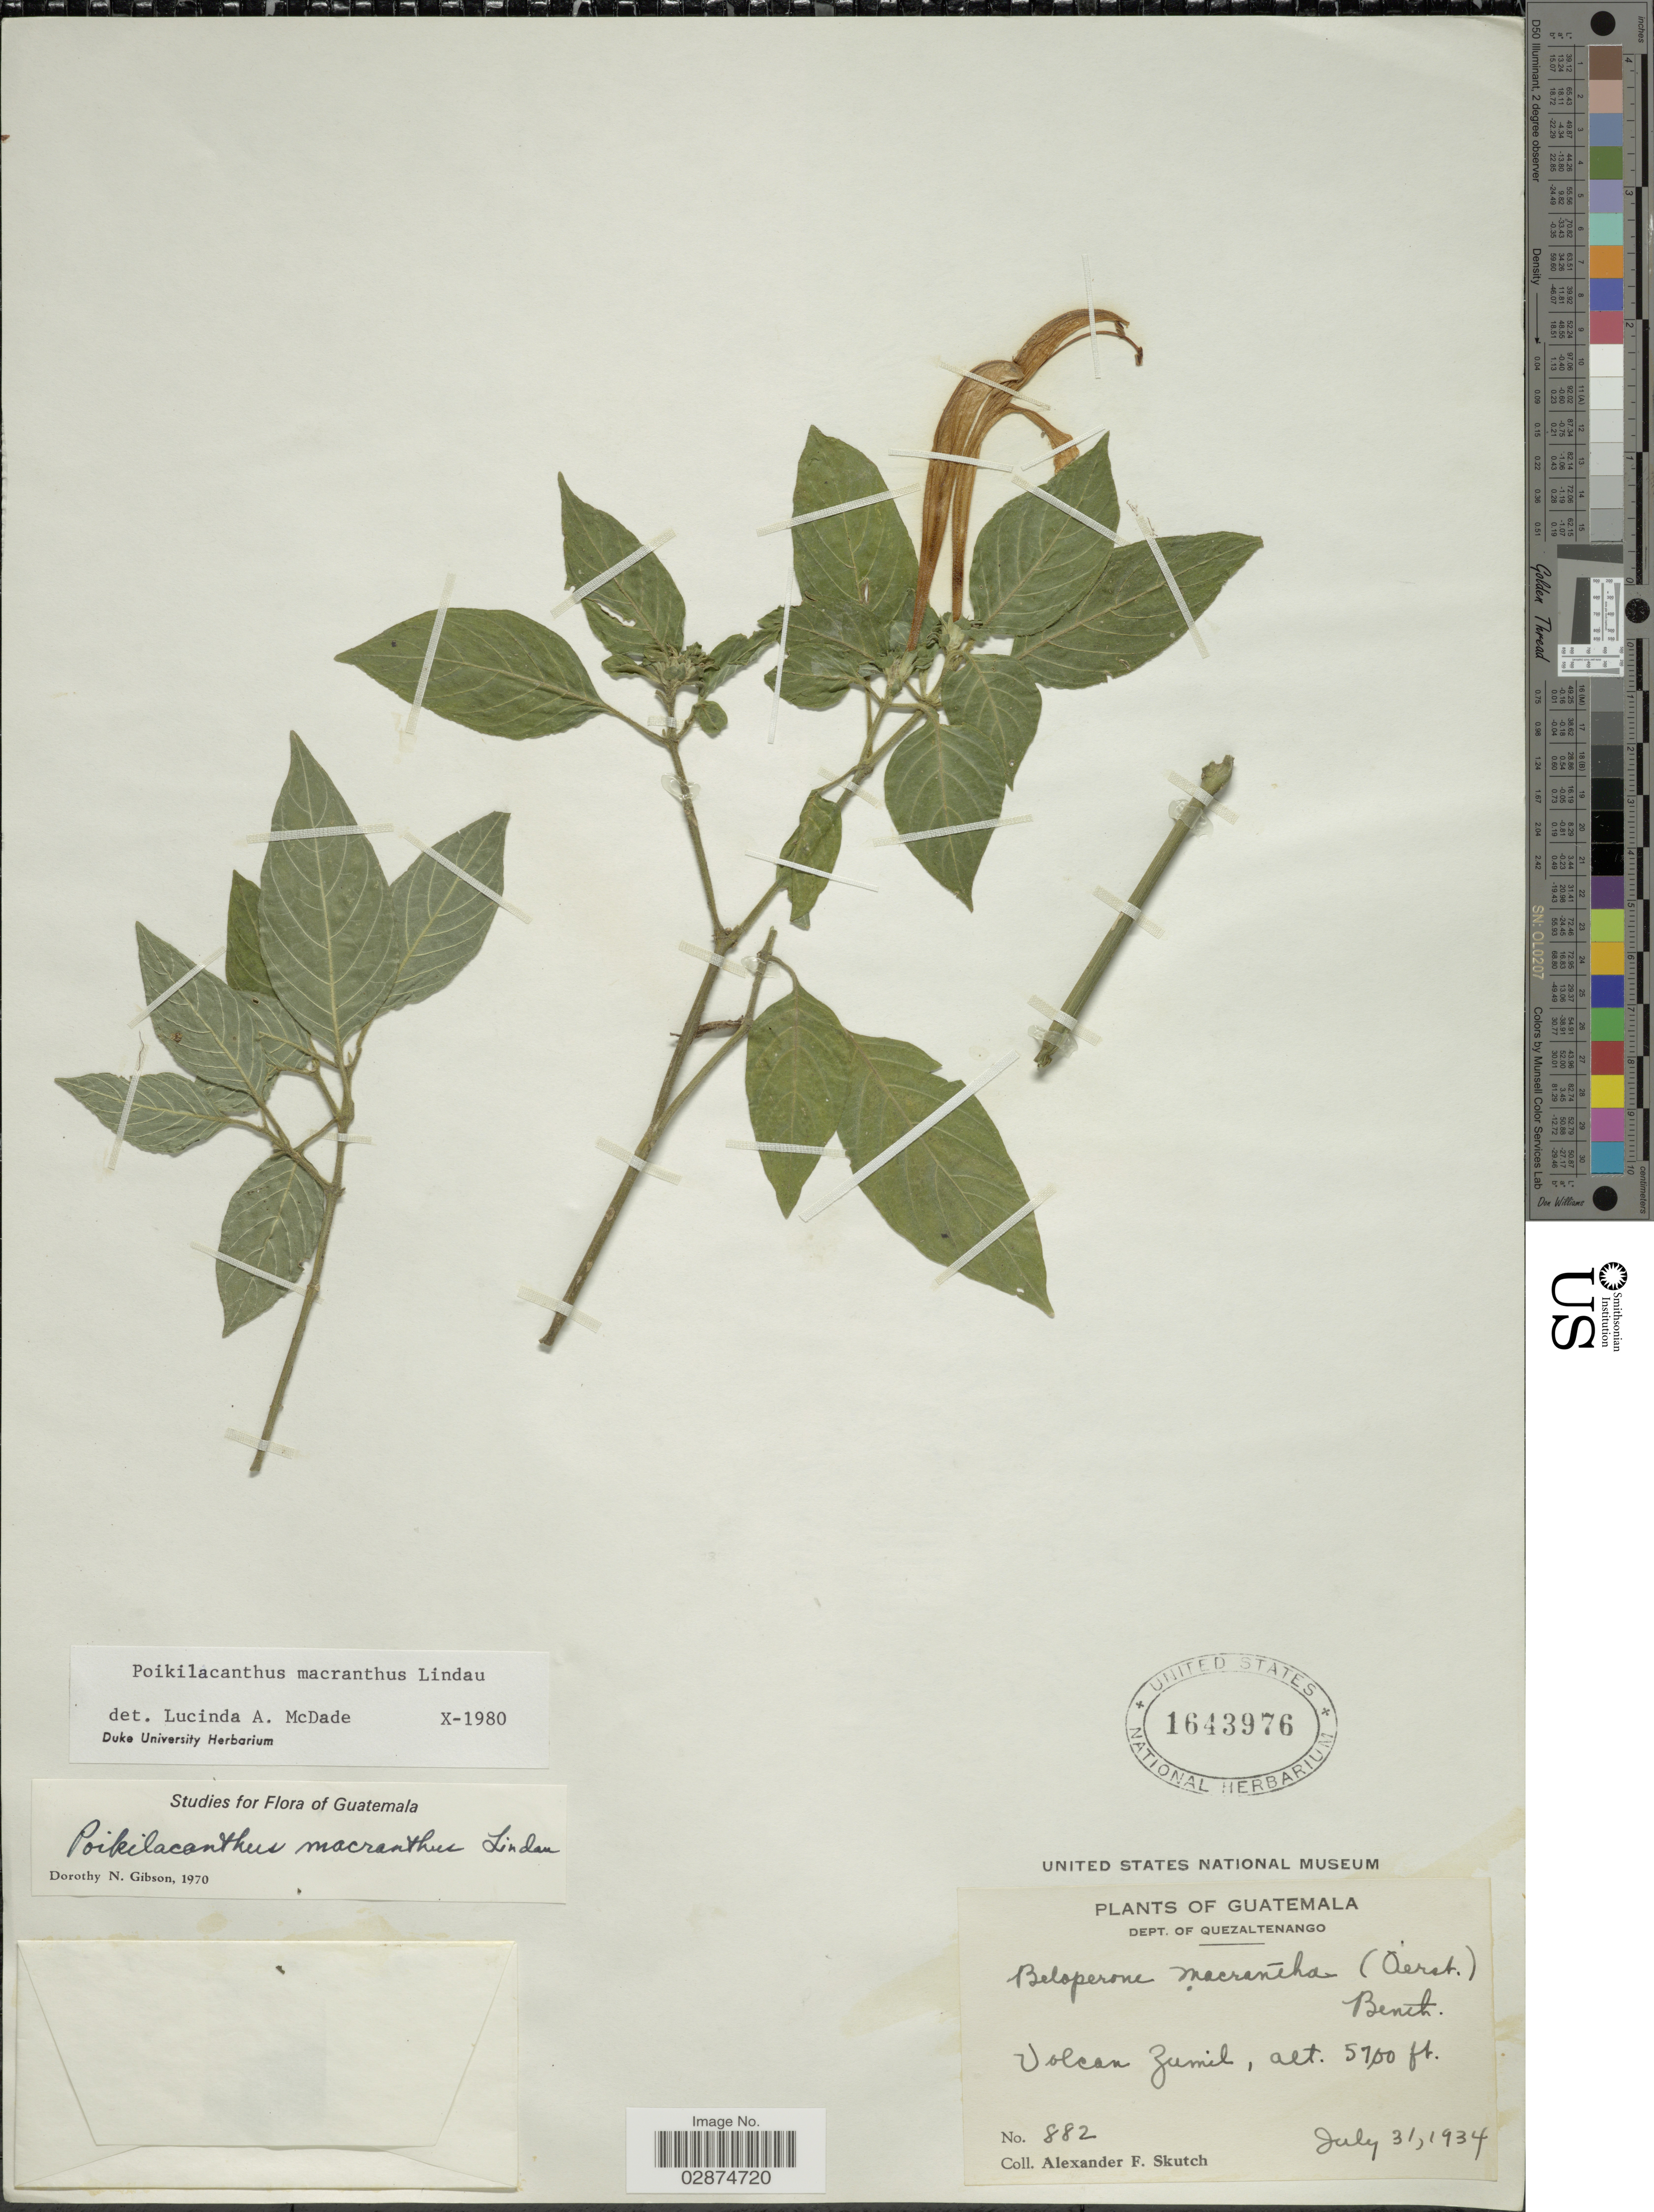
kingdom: Plantae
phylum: Tracheophyta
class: Magnoliopsida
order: Lamiales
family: Acanthaceae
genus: Poikilacanthus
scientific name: Poikilacanthus macranthus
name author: Lindau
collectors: A. F. Skutch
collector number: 882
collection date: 1934-07-31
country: Guatemala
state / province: Quetzaltenango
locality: Dept. of Quezaltenango. Volcan Zumil.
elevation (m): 1737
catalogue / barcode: US 1643976